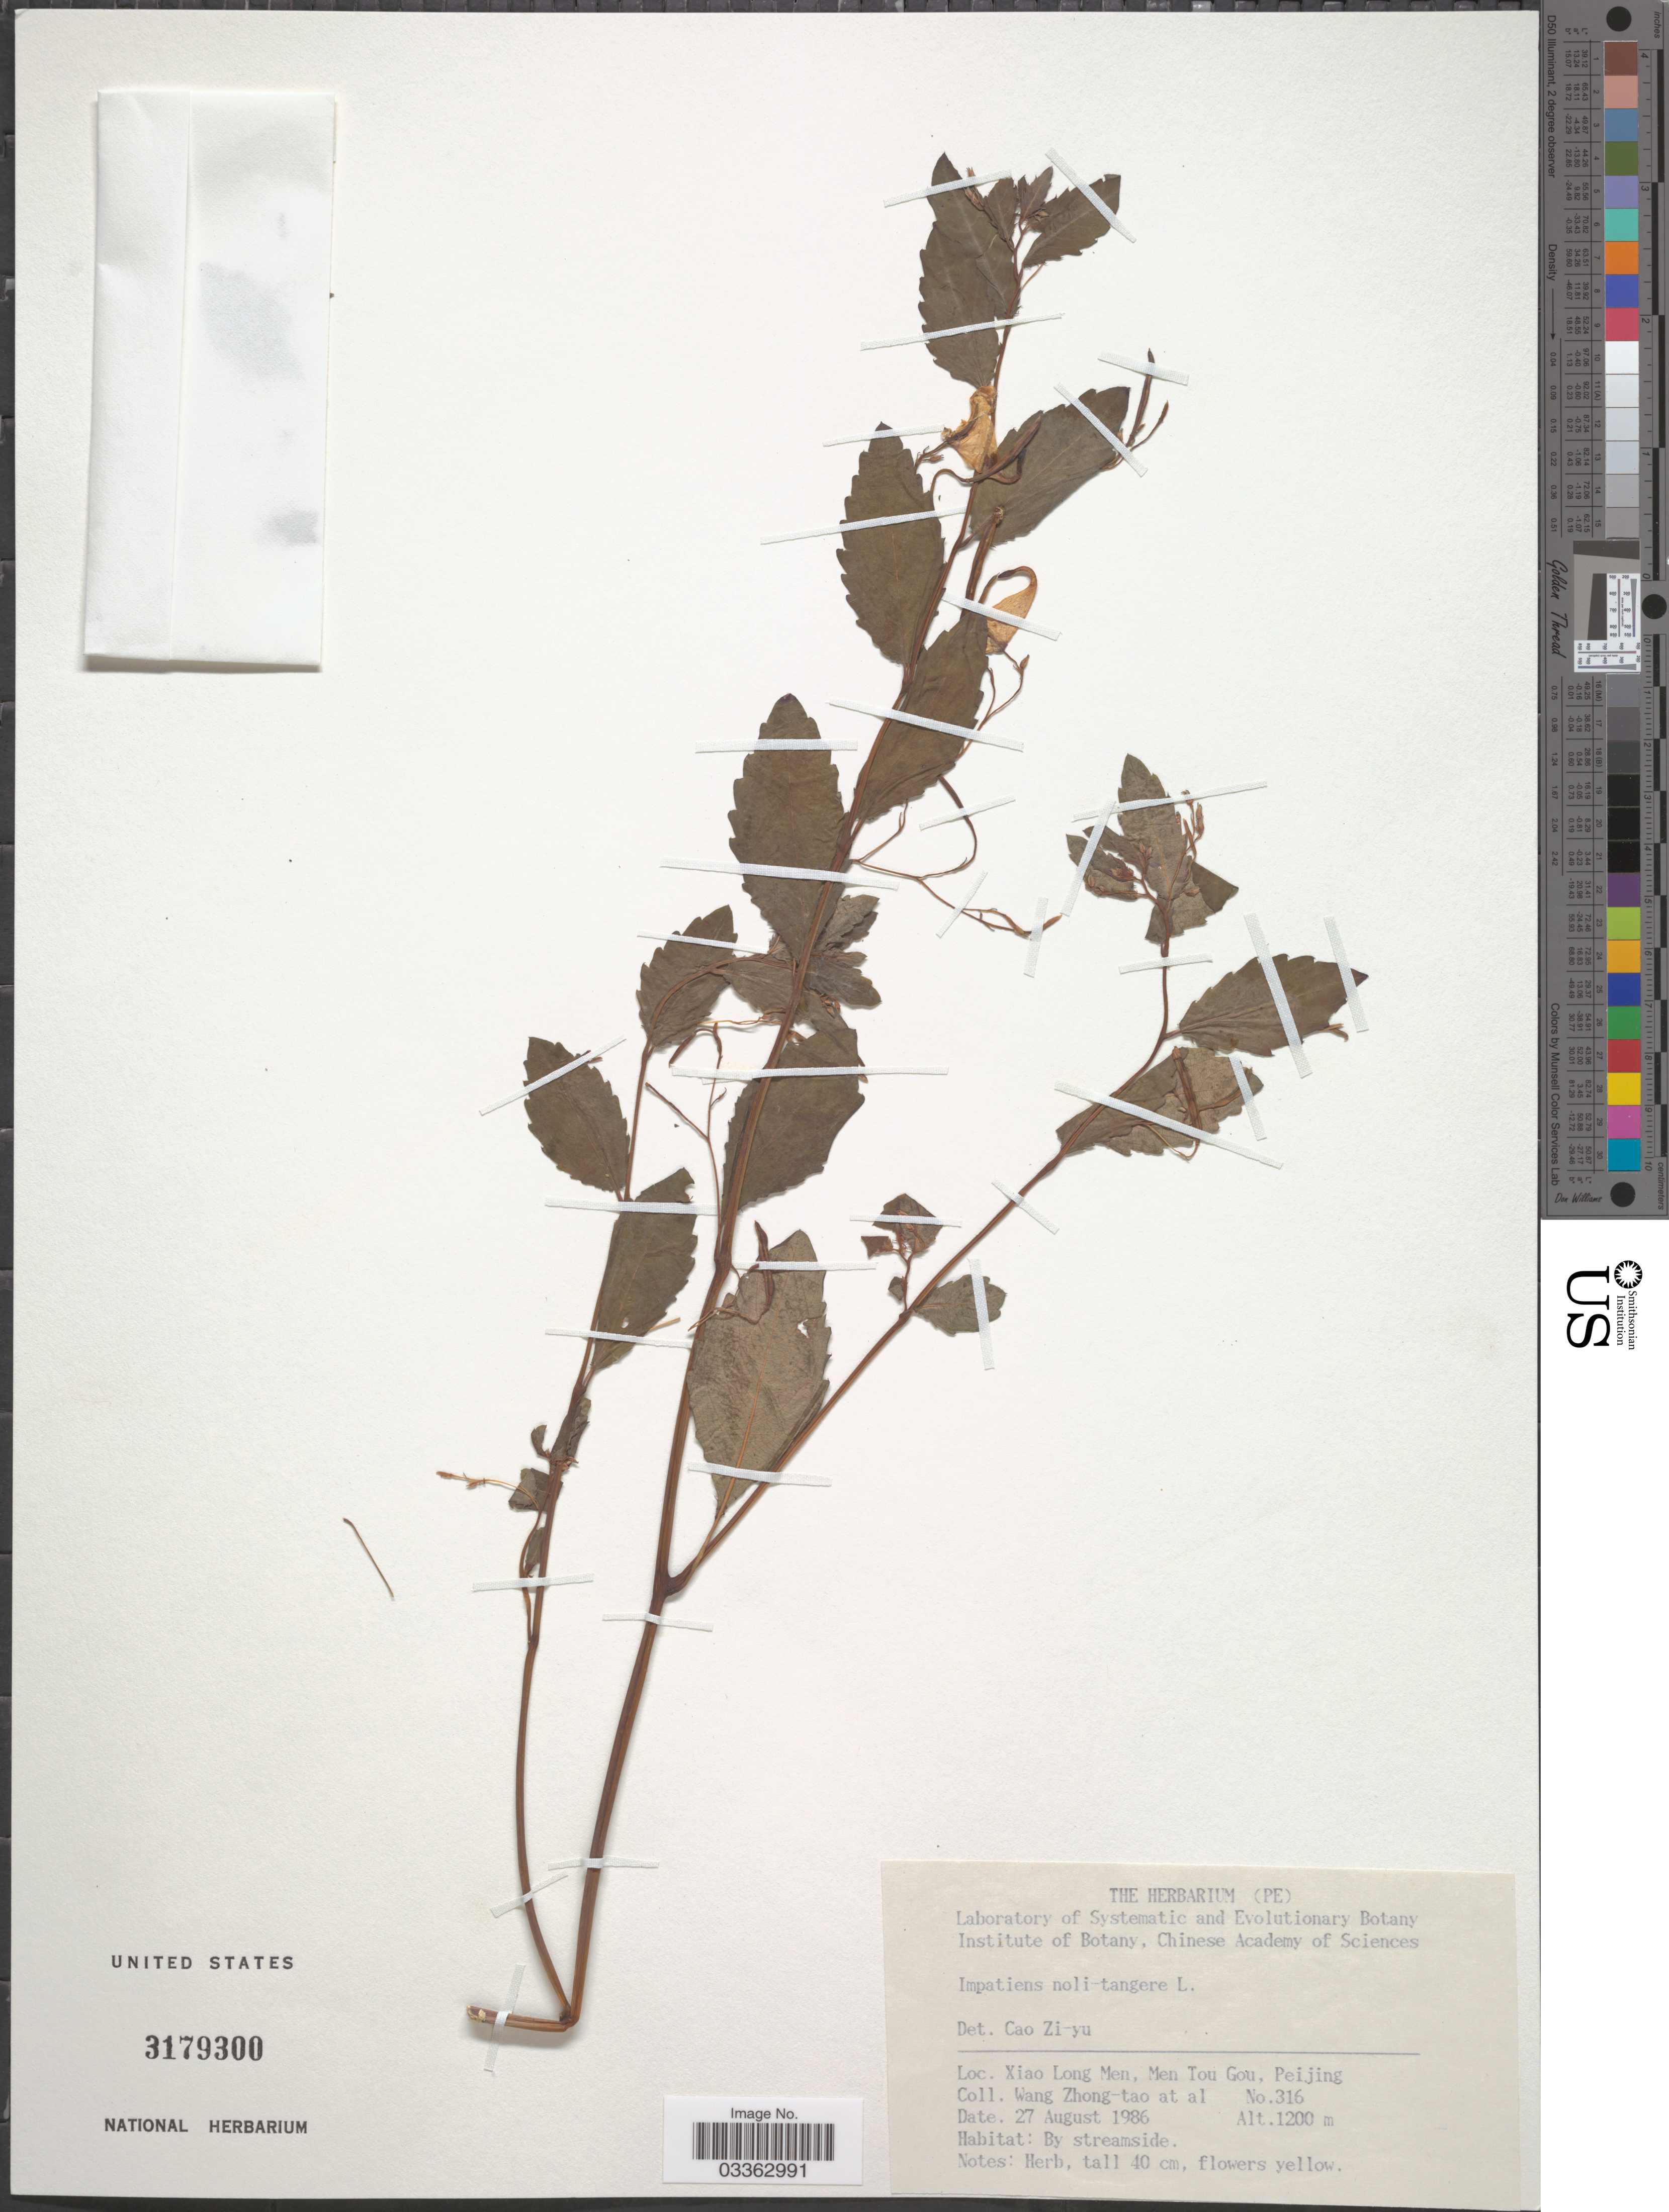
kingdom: Plantae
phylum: Tracheophyta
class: Magnoliopsida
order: Ericales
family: Balsaminaceae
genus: Impatiens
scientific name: Impatiens noli-tangere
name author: L.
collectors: W. Zhong-Tao & et al.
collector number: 316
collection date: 1986-08-27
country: China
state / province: Beijing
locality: Xiao Long Men, Men Tou Gou, Peijing.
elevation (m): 1200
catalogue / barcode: US 3179300